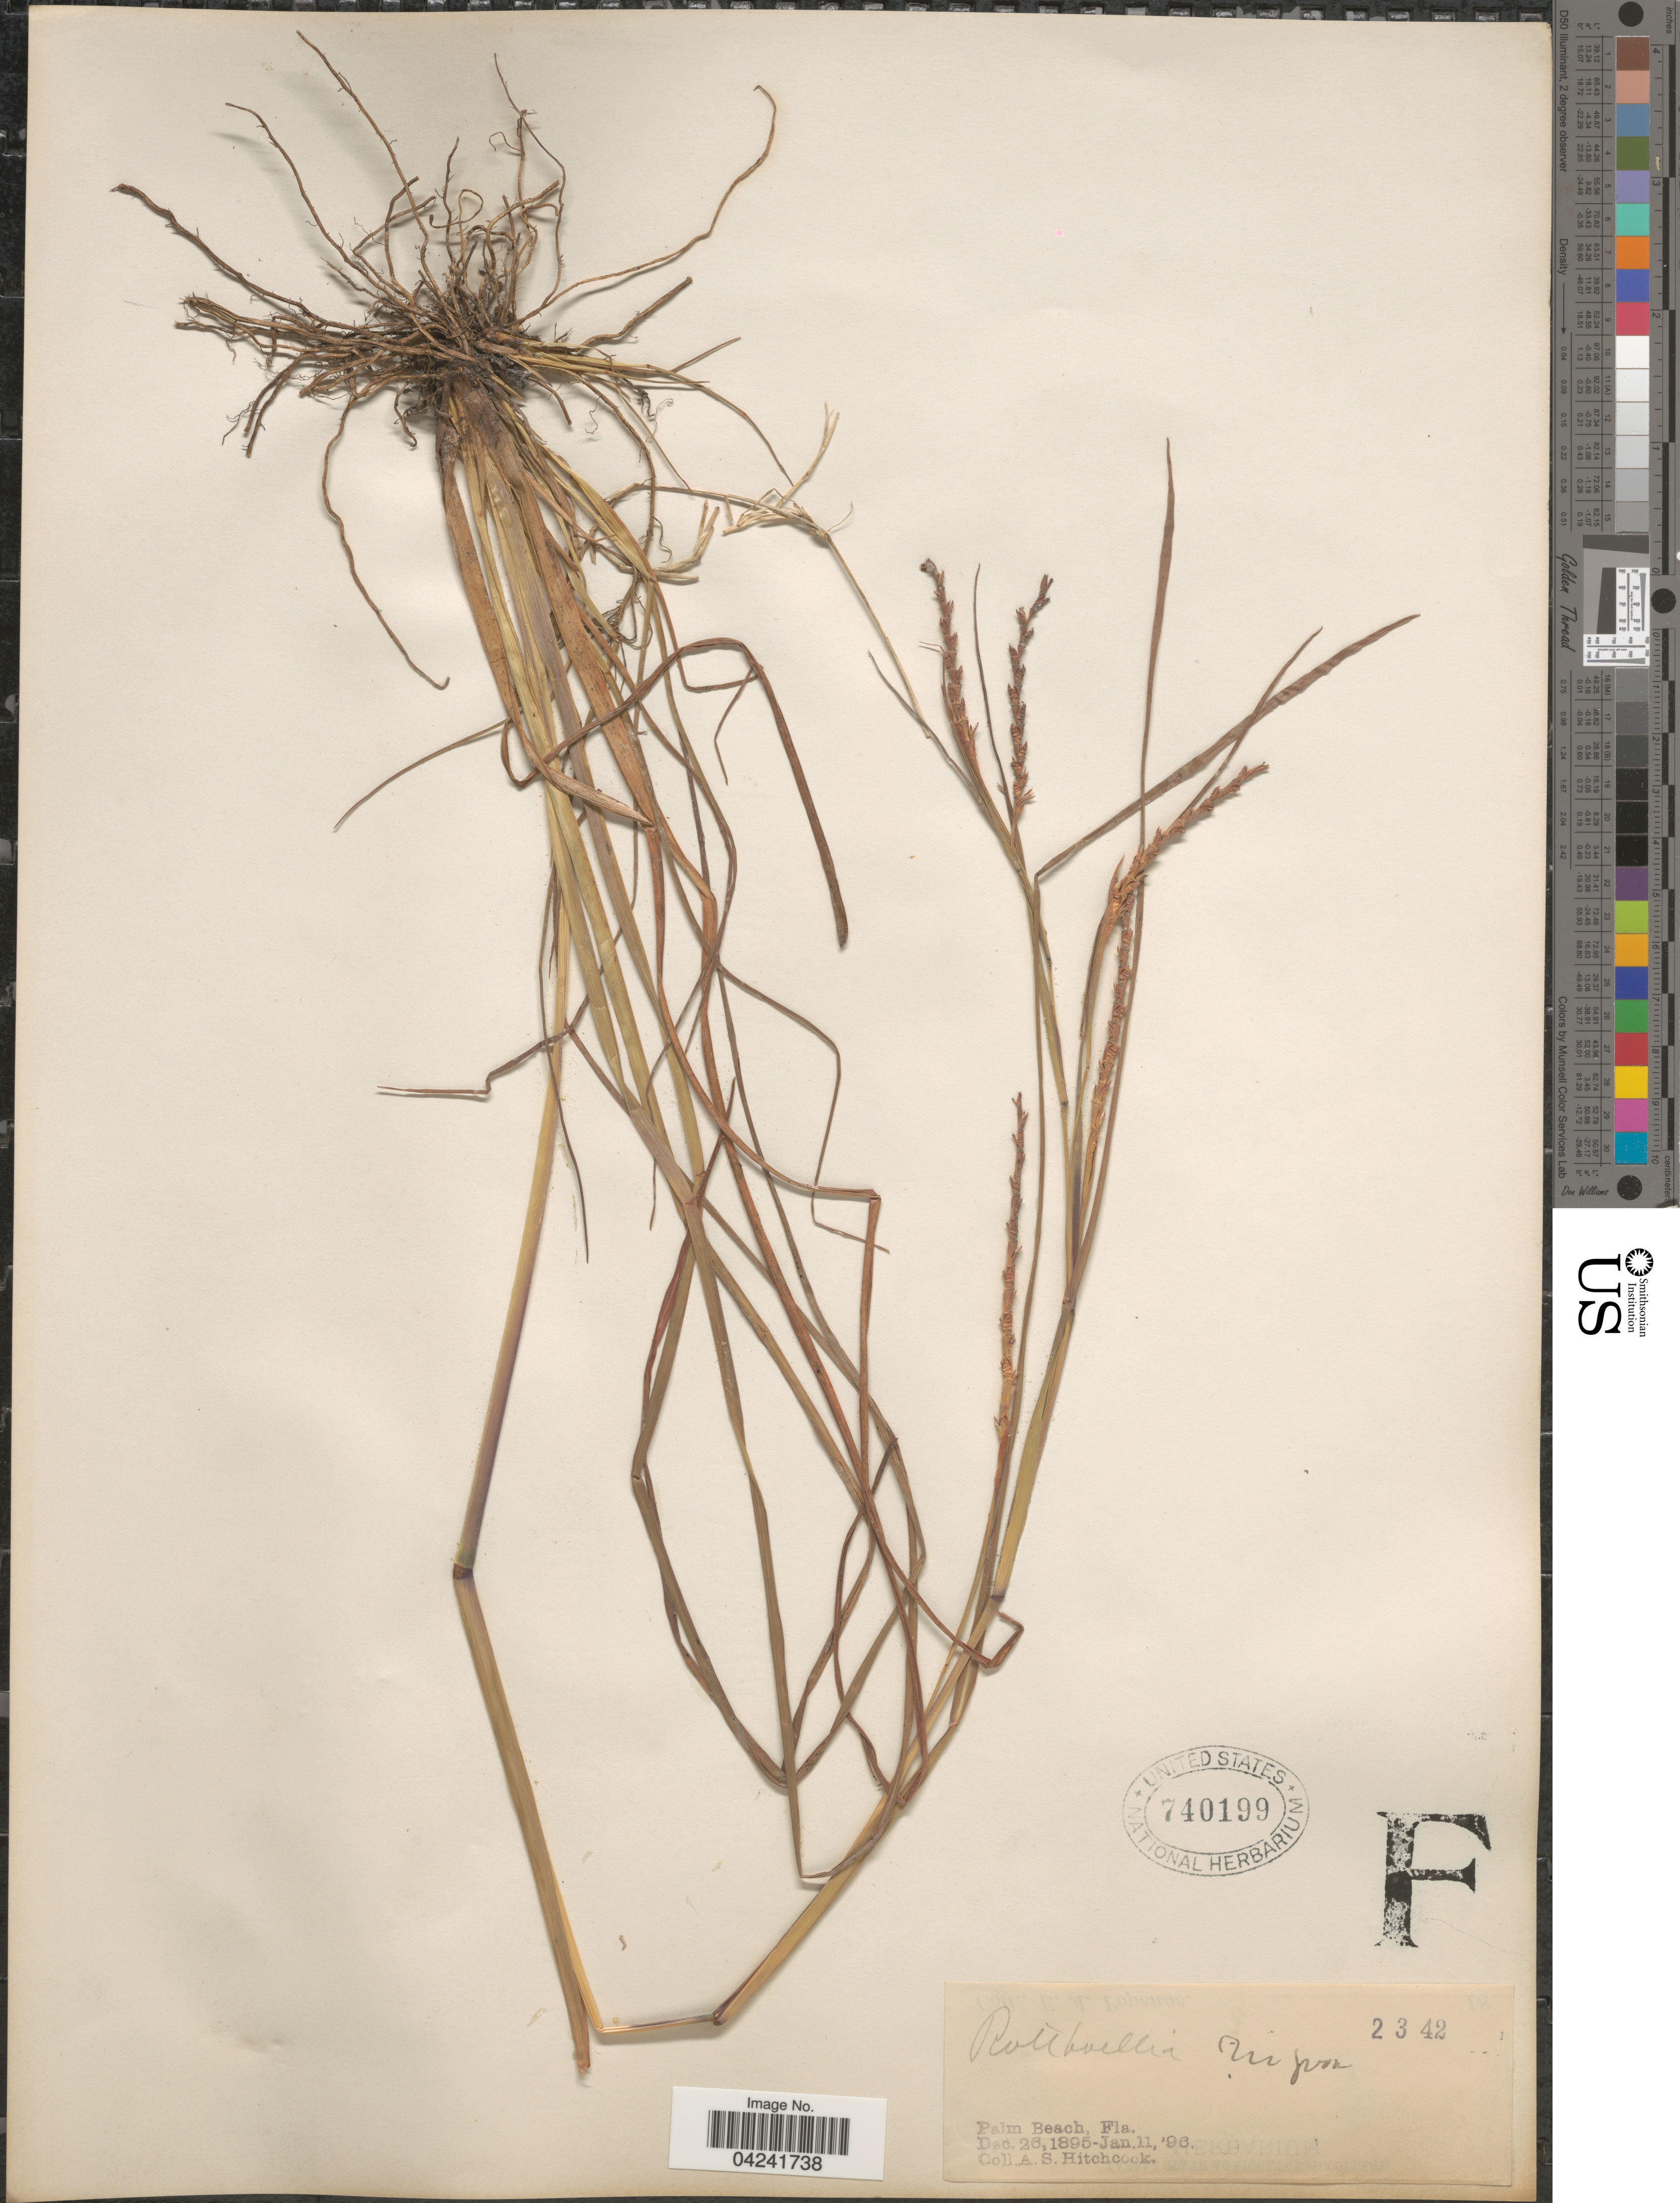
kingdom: Plantae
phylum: Tracheophyta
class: Liliopsida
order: Poales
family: Poaceae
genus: Mnesithea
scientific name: Mnesithea rugosa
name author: (Nutt.) de Koning & Sosef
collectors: A. S. Hitchcock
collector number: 2342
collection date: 1895-12-26/1896-01-11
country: United States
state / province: Florida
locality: Palm Beach.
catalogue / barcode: US 740199